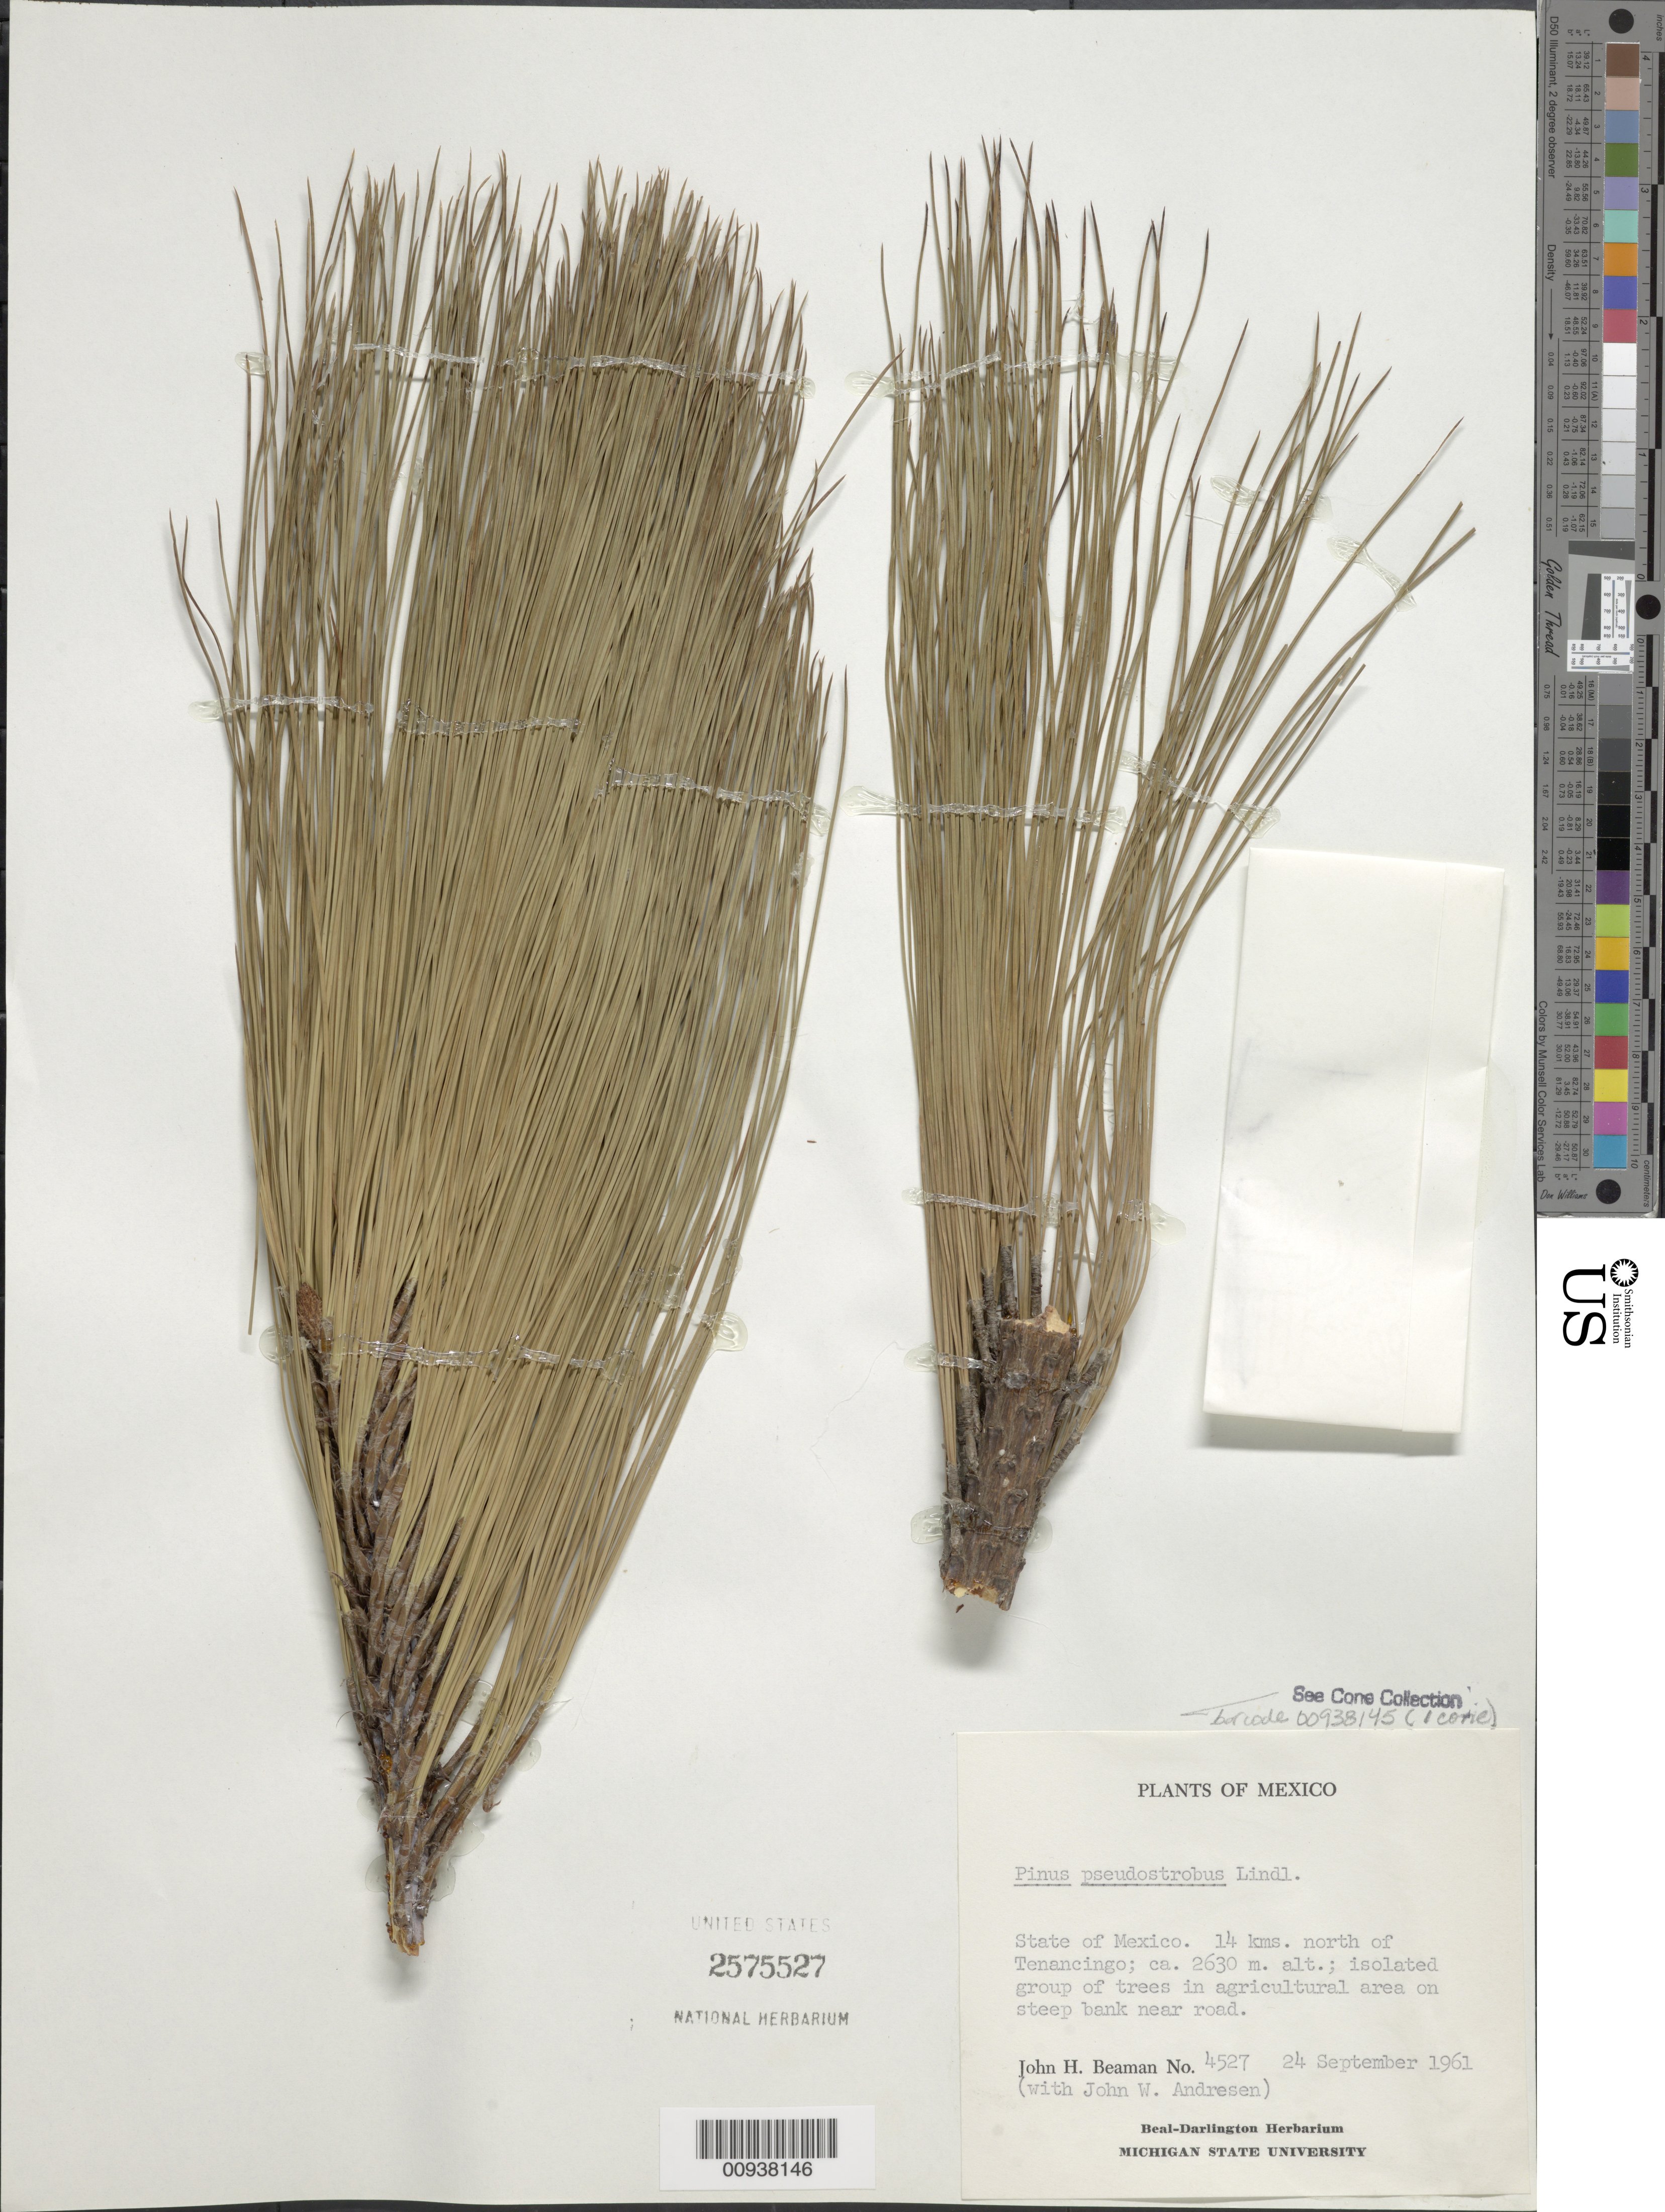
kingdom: Plantae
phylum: Tracheophyta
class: Pinopsida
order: Pinales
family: Pinaceae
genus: Pinus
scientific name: Pinus pseudostrobus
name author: Lindl.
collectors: J. H. Beaman & J. Andrésen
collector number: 4527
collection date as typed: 24 Sep 1961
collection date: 1961-09-24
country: Mexico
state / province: México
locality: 14 km. north of Tenancingo.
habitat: Agricultural area on steep bank near road. Isolated group of trees.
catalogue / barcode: US 2575527